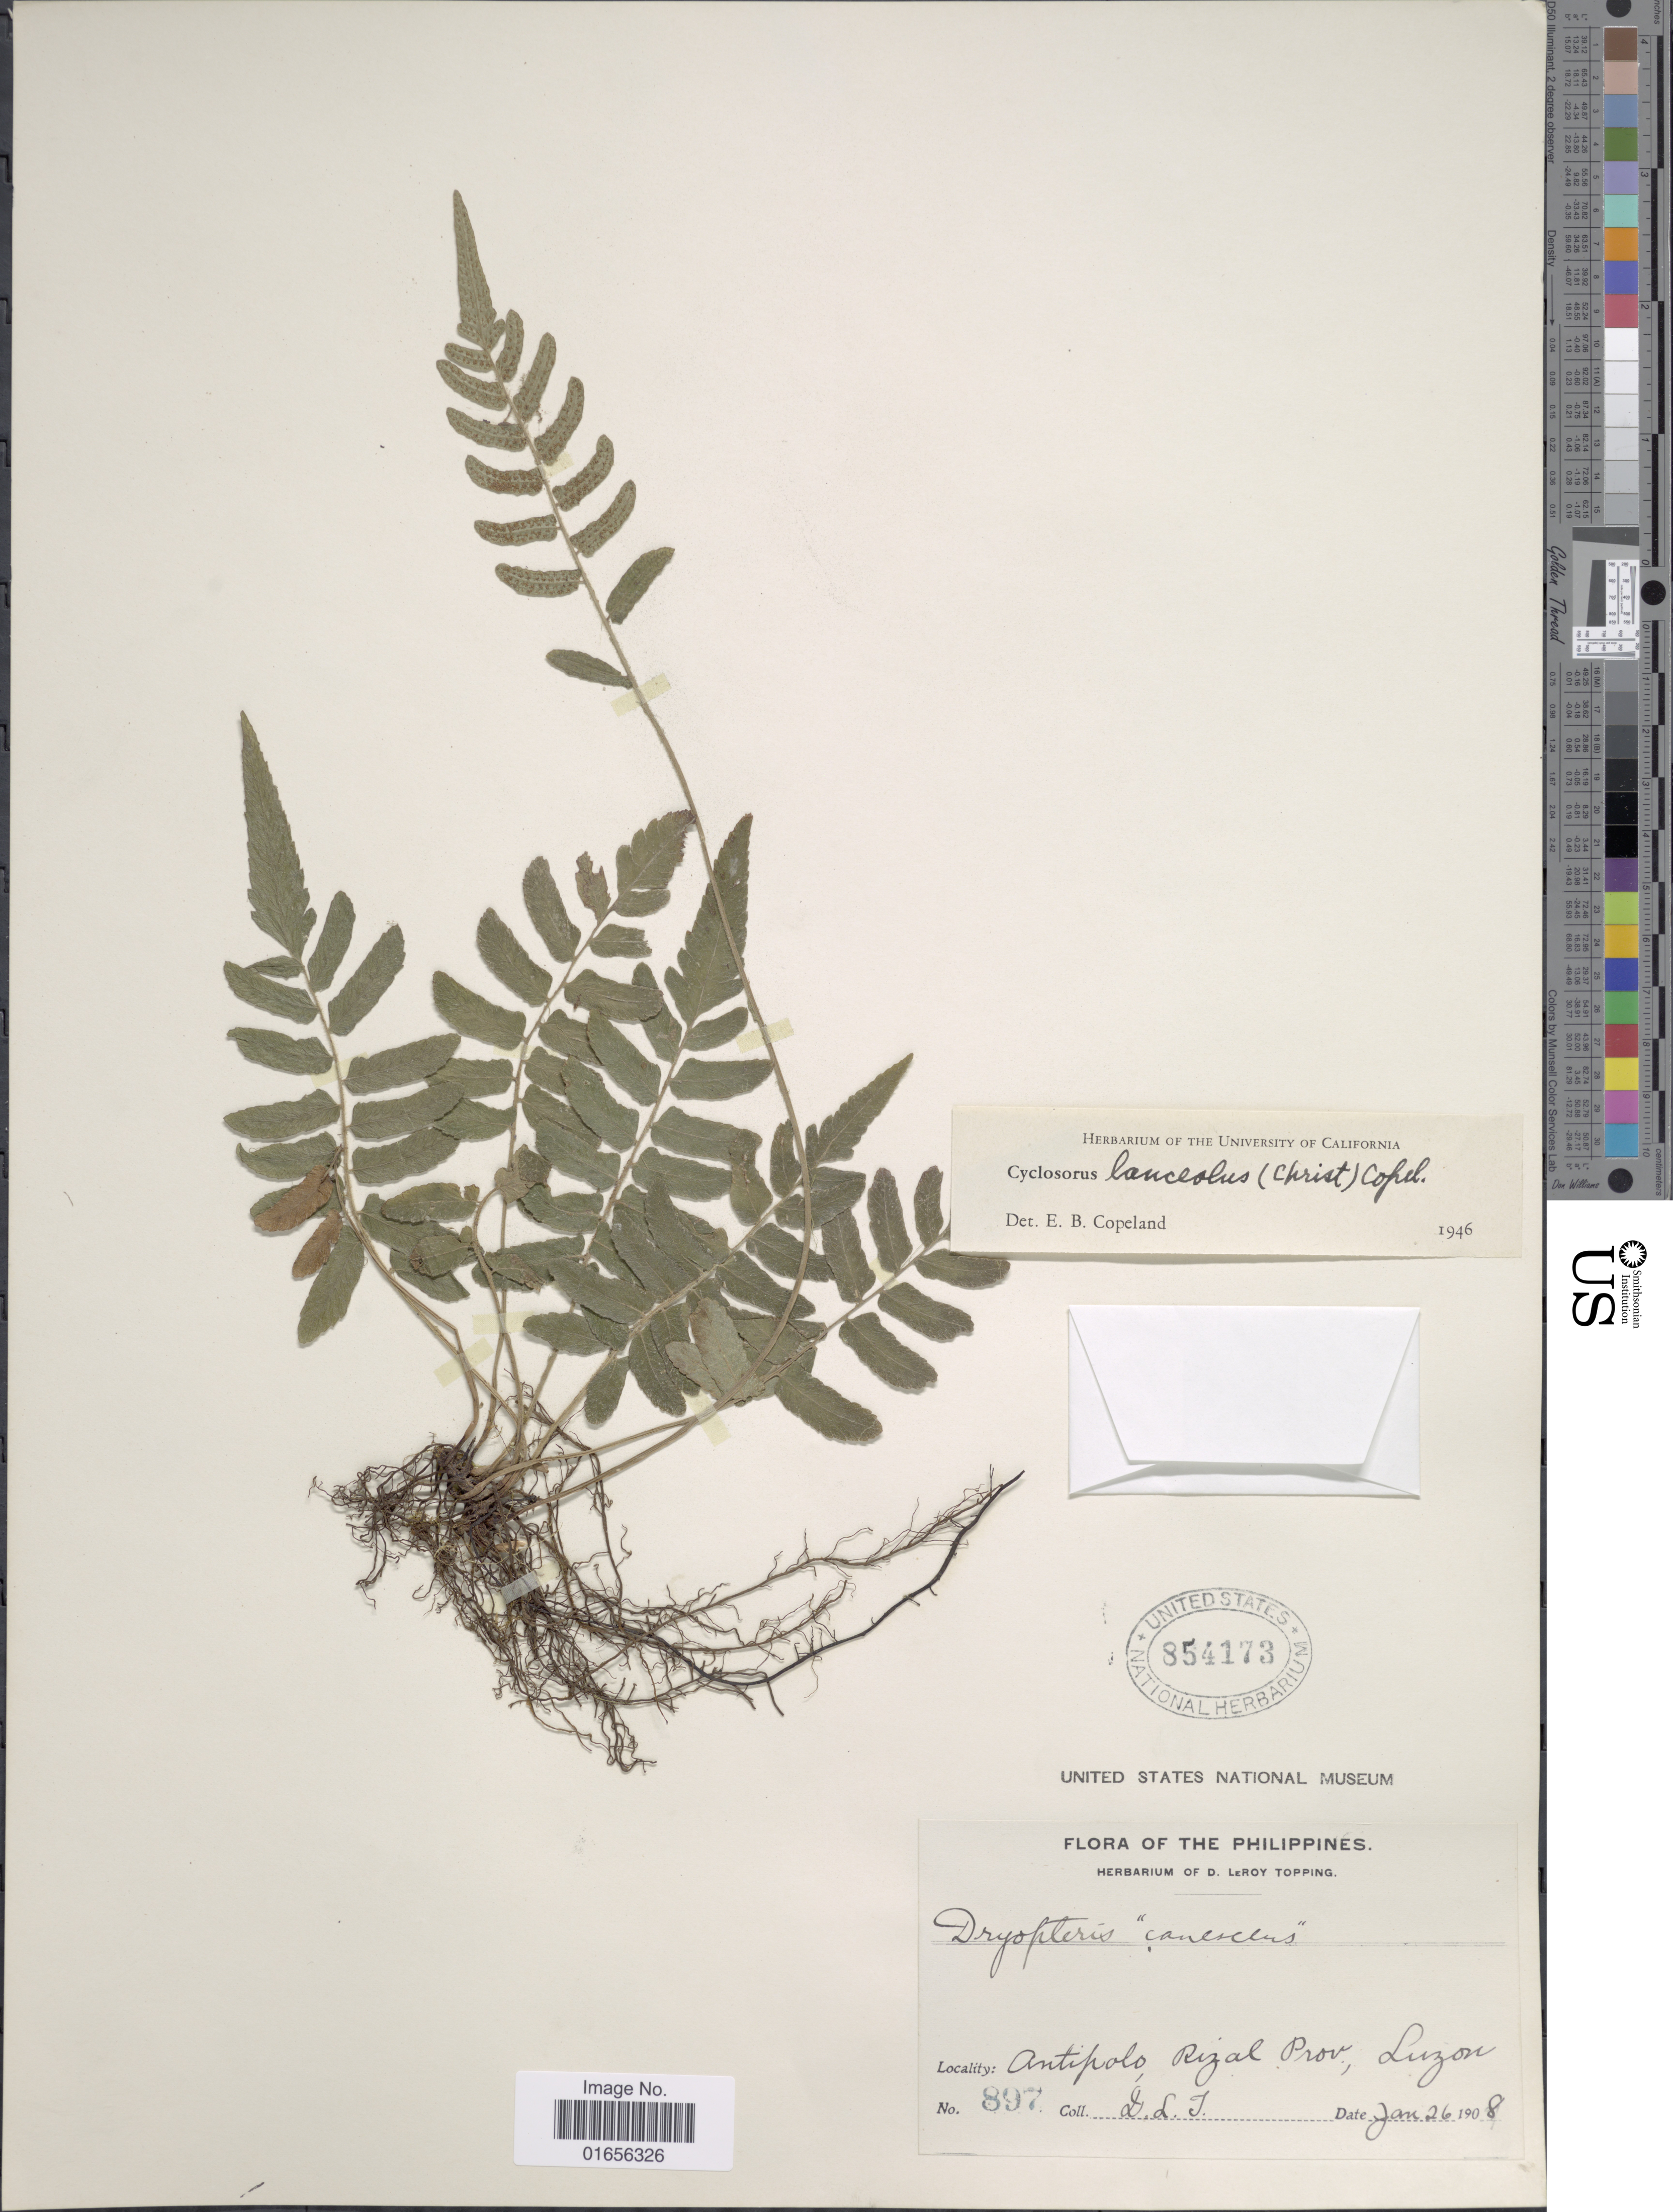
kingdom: Plantae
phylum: Tracheophyta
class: Polypodiopsida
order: Polypodiales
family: Thelypteridaceae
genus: Pronephrium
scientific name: Pronephrium rhombeum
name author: (Christ) Holttum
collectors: D. L. Topping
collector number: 897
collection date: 1908-01-26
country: Philippines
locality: The Philippines, Antipolo, Rizal Prov., Luzon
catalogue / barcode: US 854173